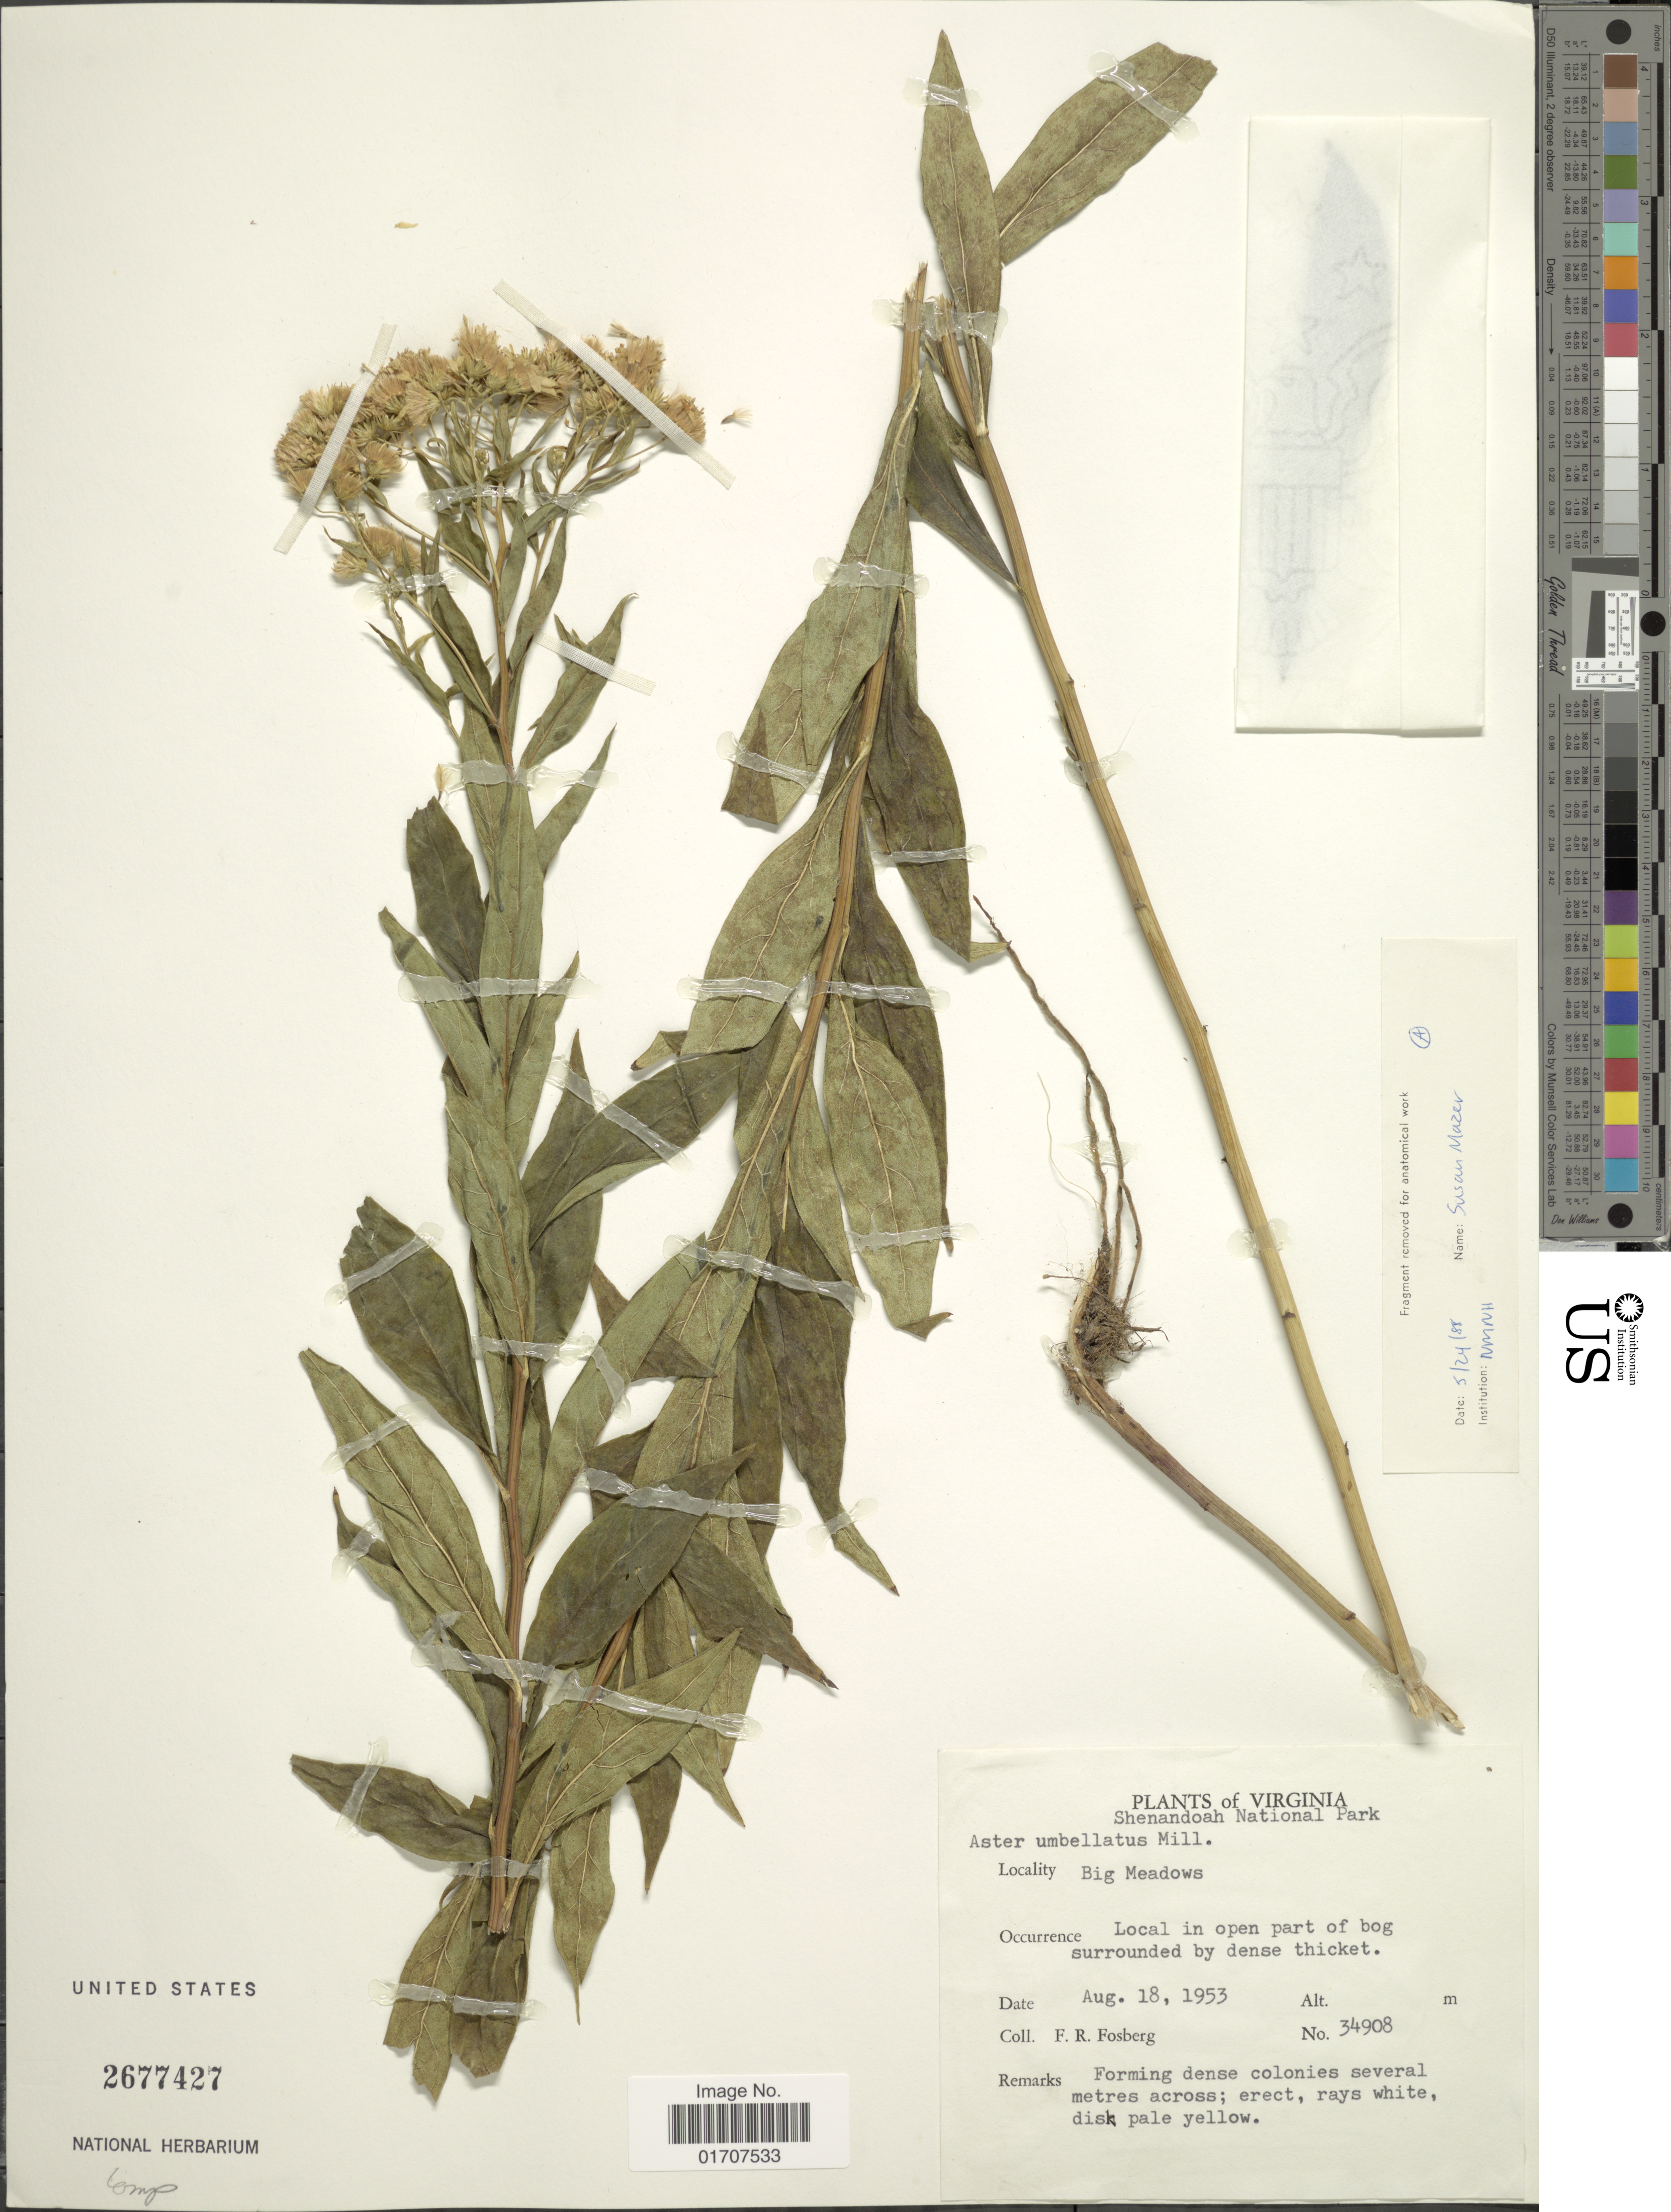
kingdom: Plantae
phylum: Tracheophyta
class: Magnoliopsida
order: Asterales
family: Asteraceae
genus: Doellingeria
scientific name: Doellingeria umbellata var. umbellata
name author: Nees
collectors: F. R. Fosberg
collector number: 34908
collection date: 1953-08-18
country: United States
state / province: Virginia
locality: Shenandoah National Park, Big Meadows, Locan in open part of bog surrounded by dense thicket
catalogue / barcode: US 2677427